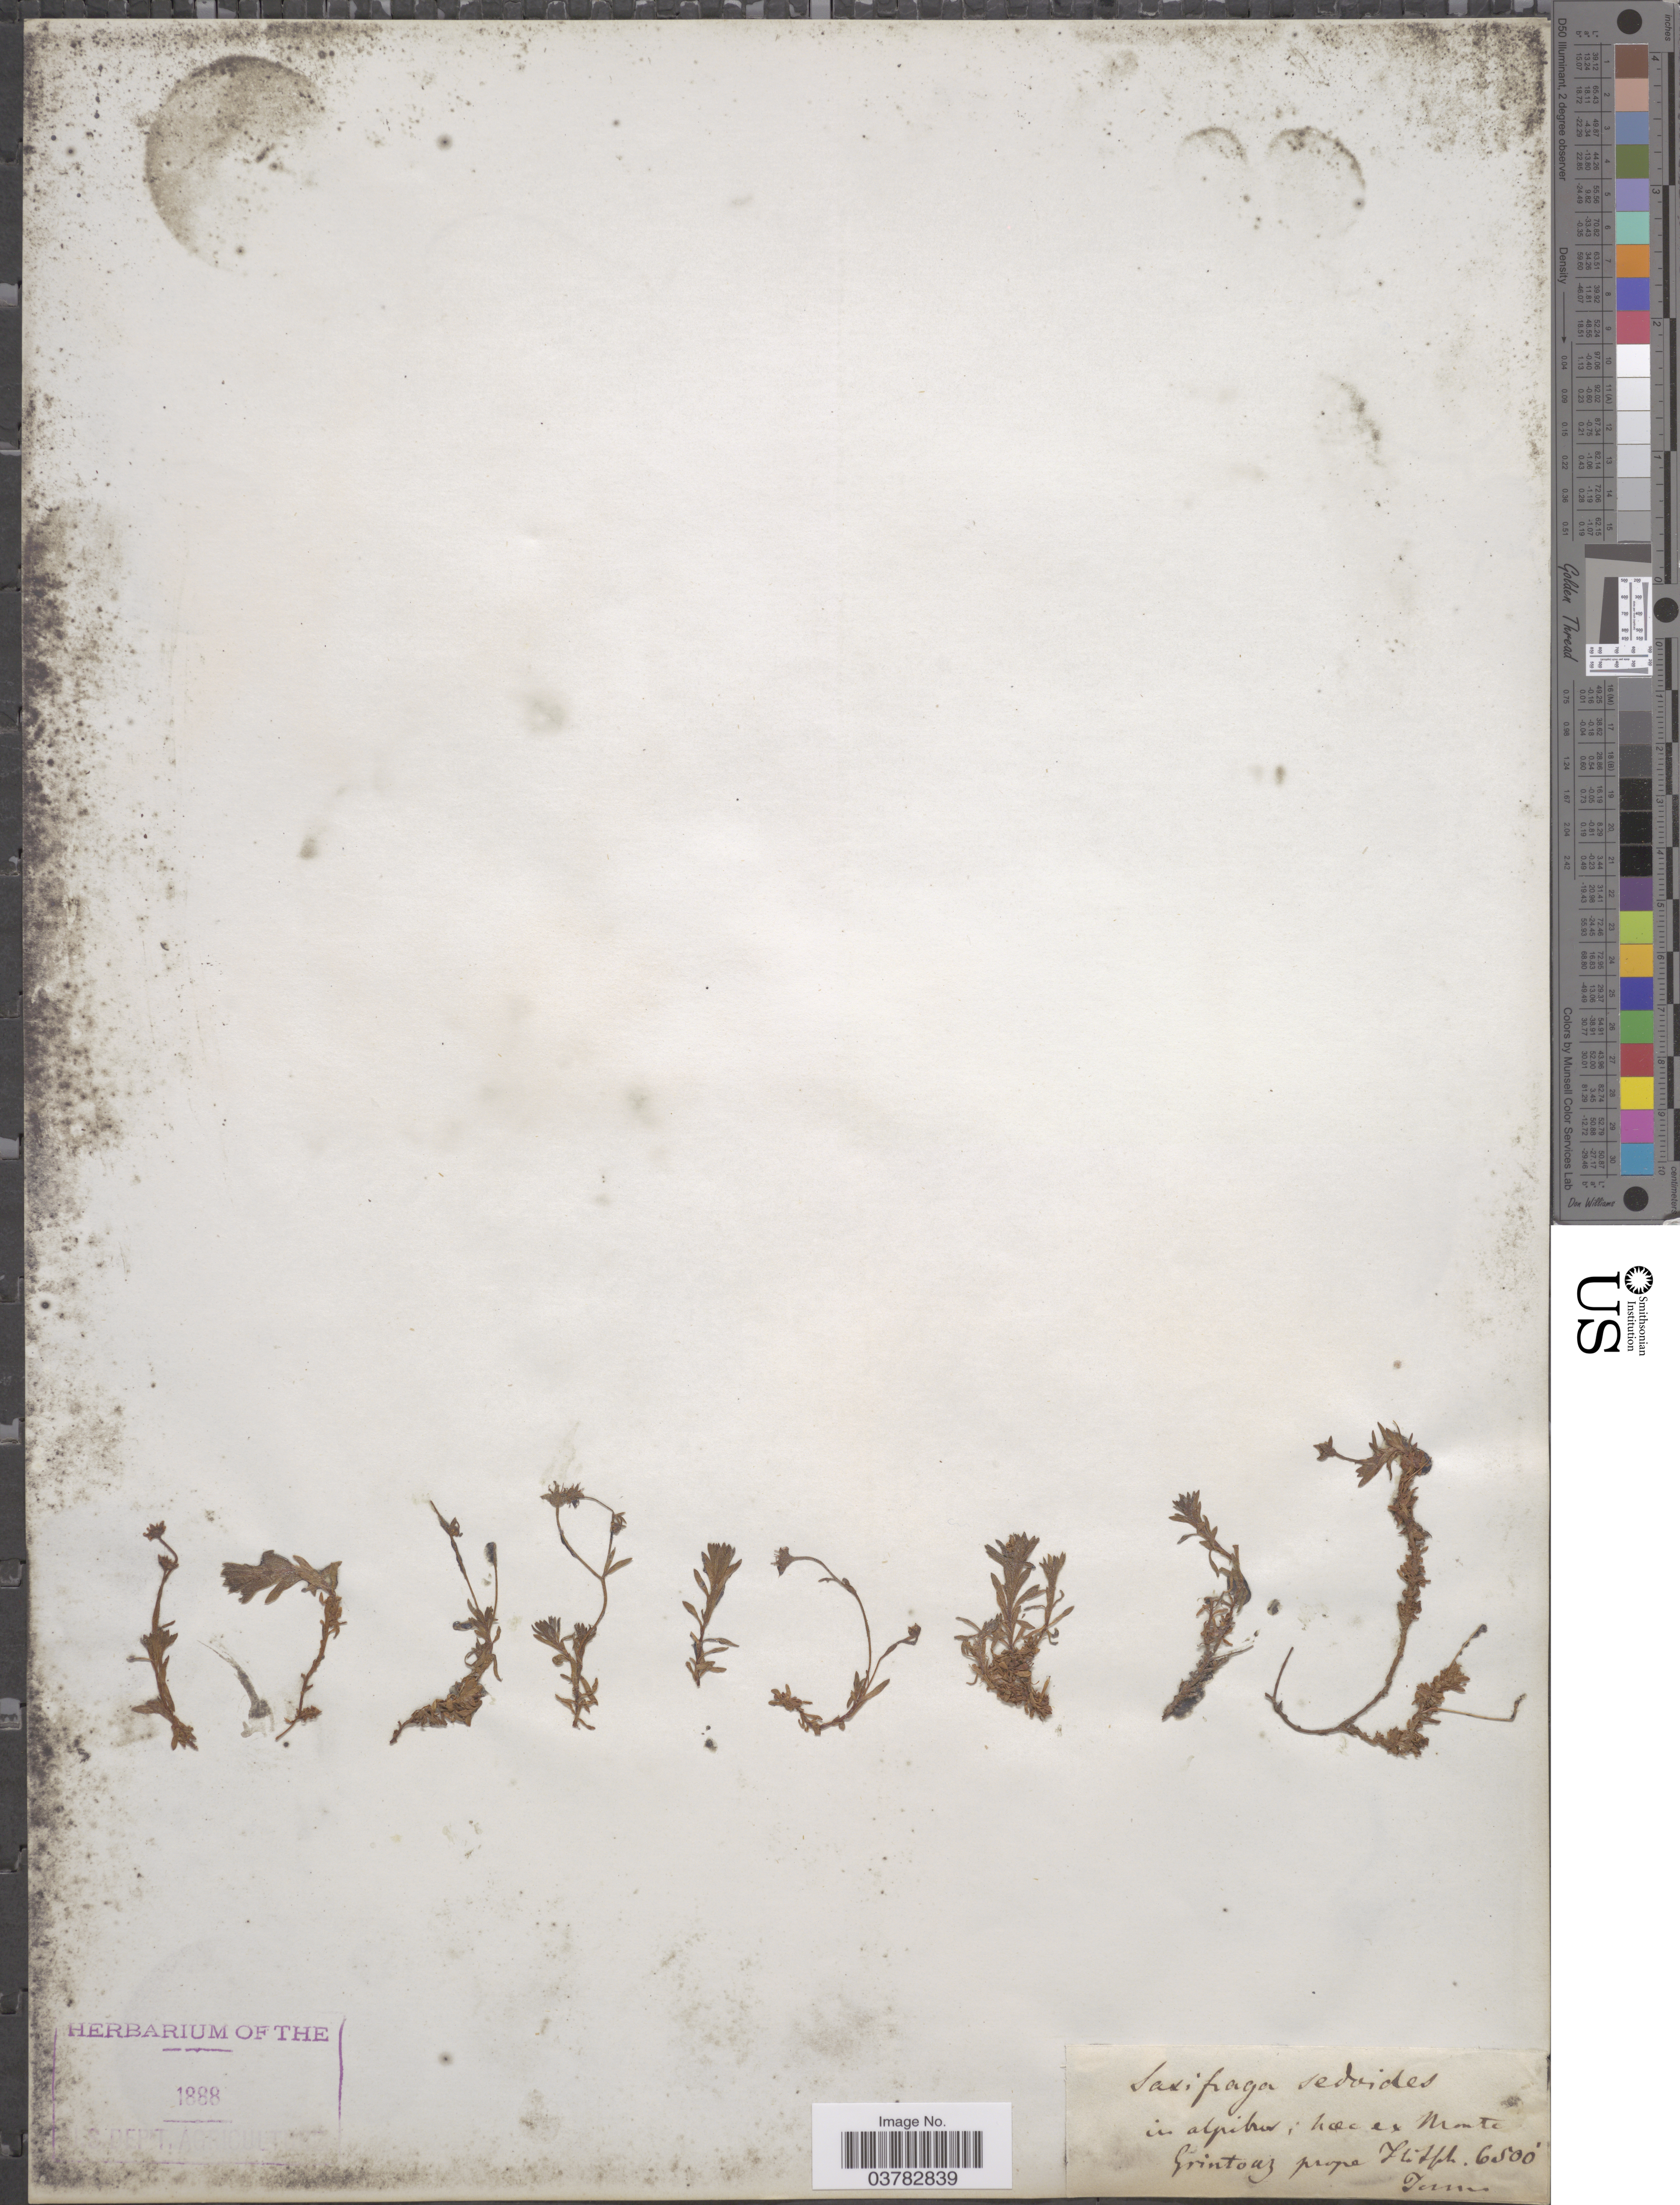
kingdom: Plantae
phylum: Tracheophyta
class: Magnoliopsida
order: Saxifragales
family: Saxifragaceae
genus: Saxifraga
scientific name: Saxifraga sedoides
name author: L.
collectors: Tomm.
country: Austria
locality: In alpibus; Lac ex Monte Grintouz prope Ititph [interpreted].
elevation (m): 1981